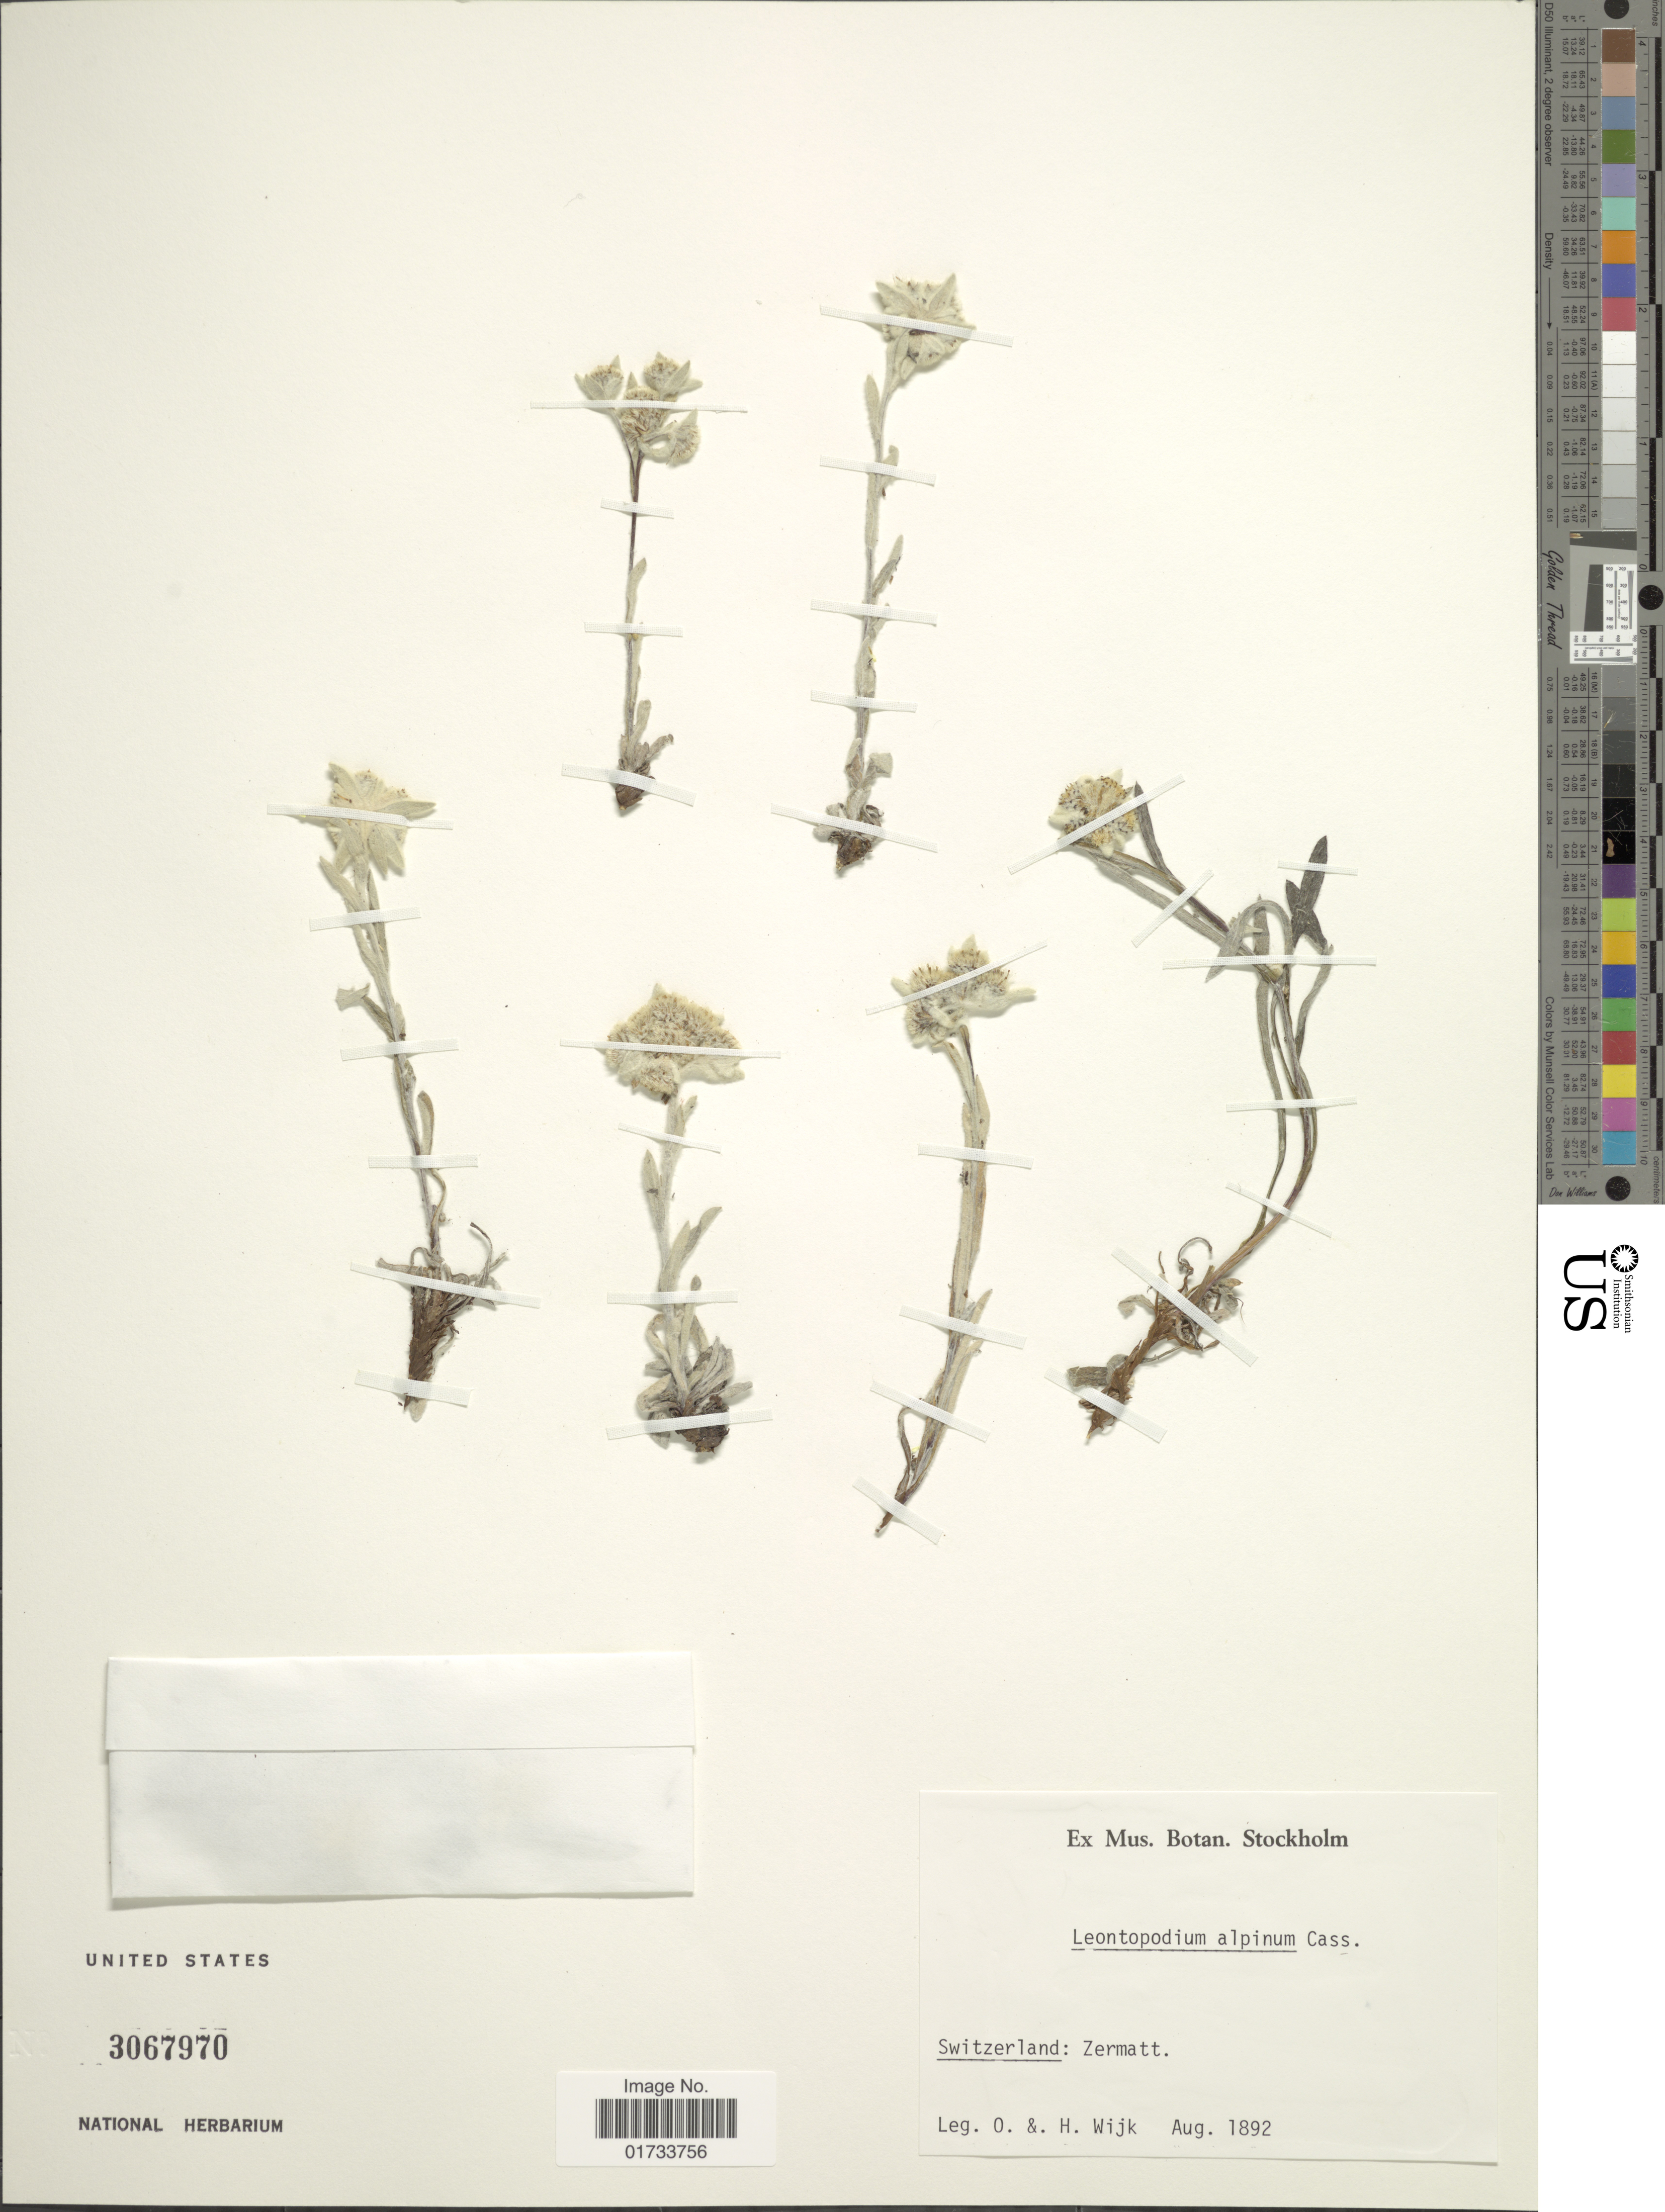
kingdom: Plantae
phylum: Tracheophyta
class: Magnoliopsida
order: Asterales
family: Asteraceae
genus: Leontopodium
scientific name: Leontopodium alpinum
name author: Cass.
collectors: O. Wijk & H. Wijk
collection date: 1892-08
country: Switzerland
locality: Zermatt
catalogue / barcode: US 3067970